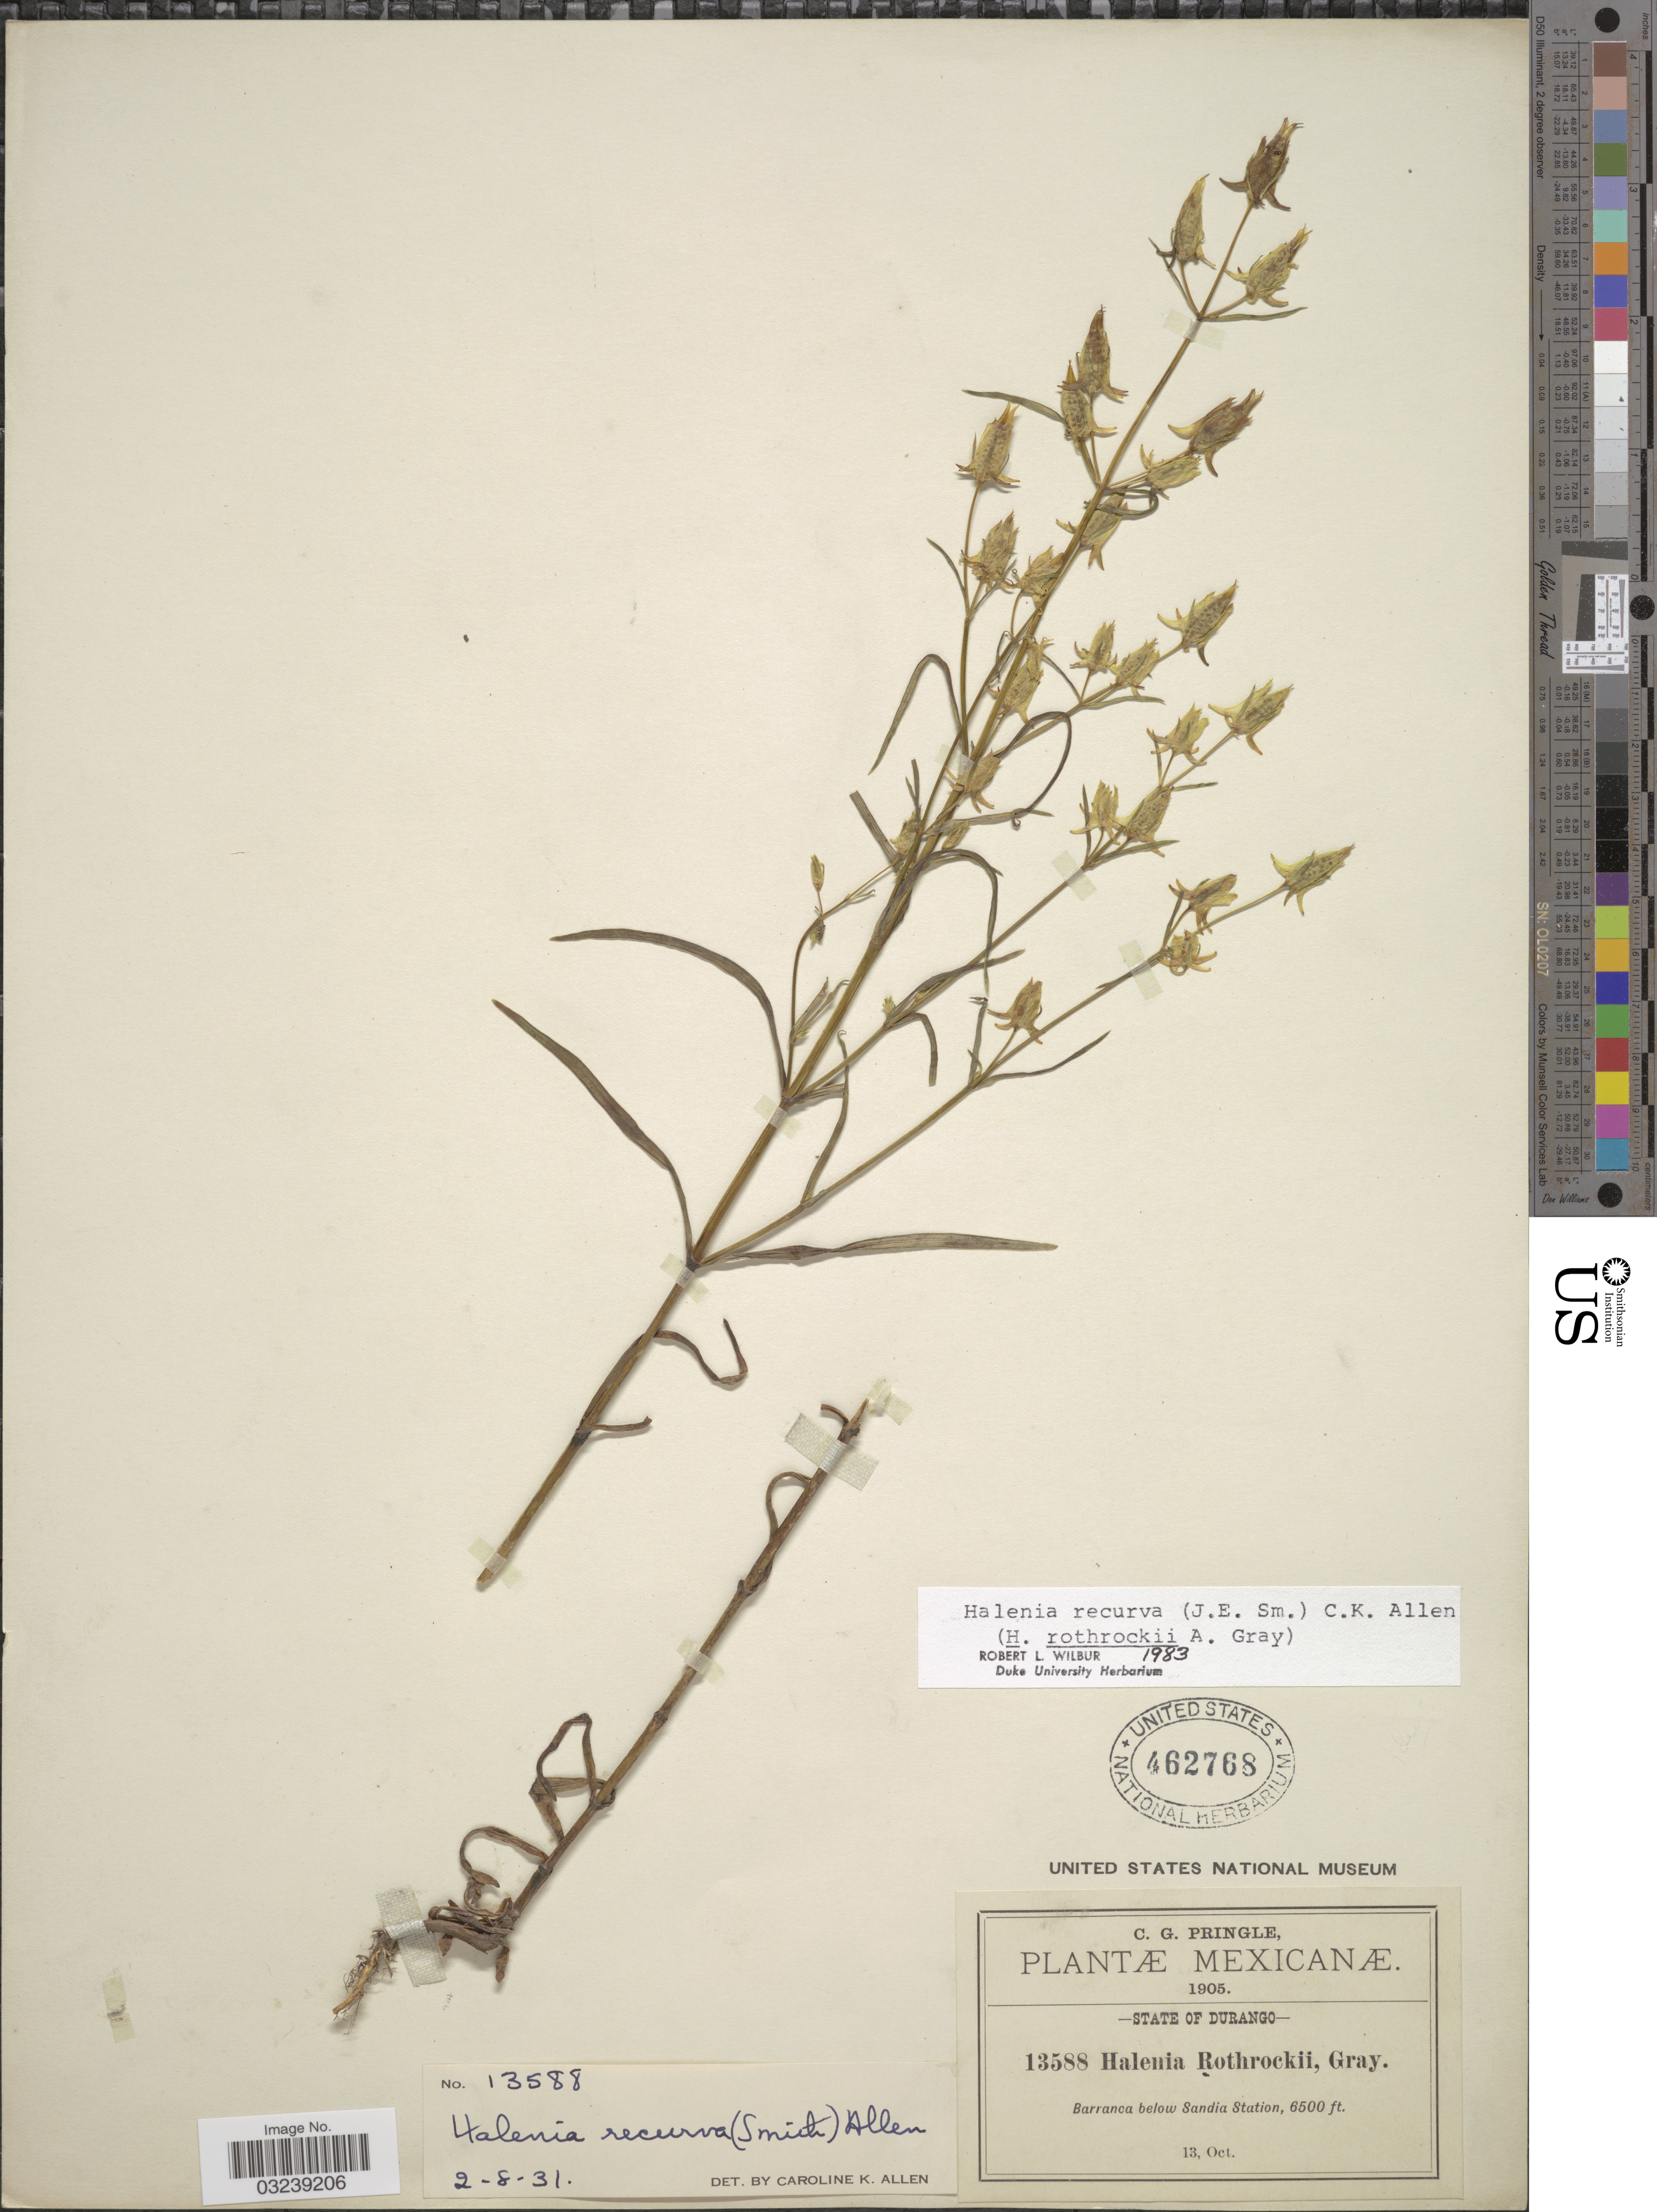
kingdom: Plantae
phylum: Tracheophyta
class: Magnoliopsida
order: Gentianales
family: Gentianaceae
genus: Halenia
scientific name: Halenia recurva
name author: (Sm.) C.K. Allen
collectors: C. G. Pringle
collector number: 13588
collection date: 1905-10-13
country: Mexico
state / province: Durango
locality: Barranca below Sandia Station.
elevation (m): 1981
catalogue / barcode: US 462768